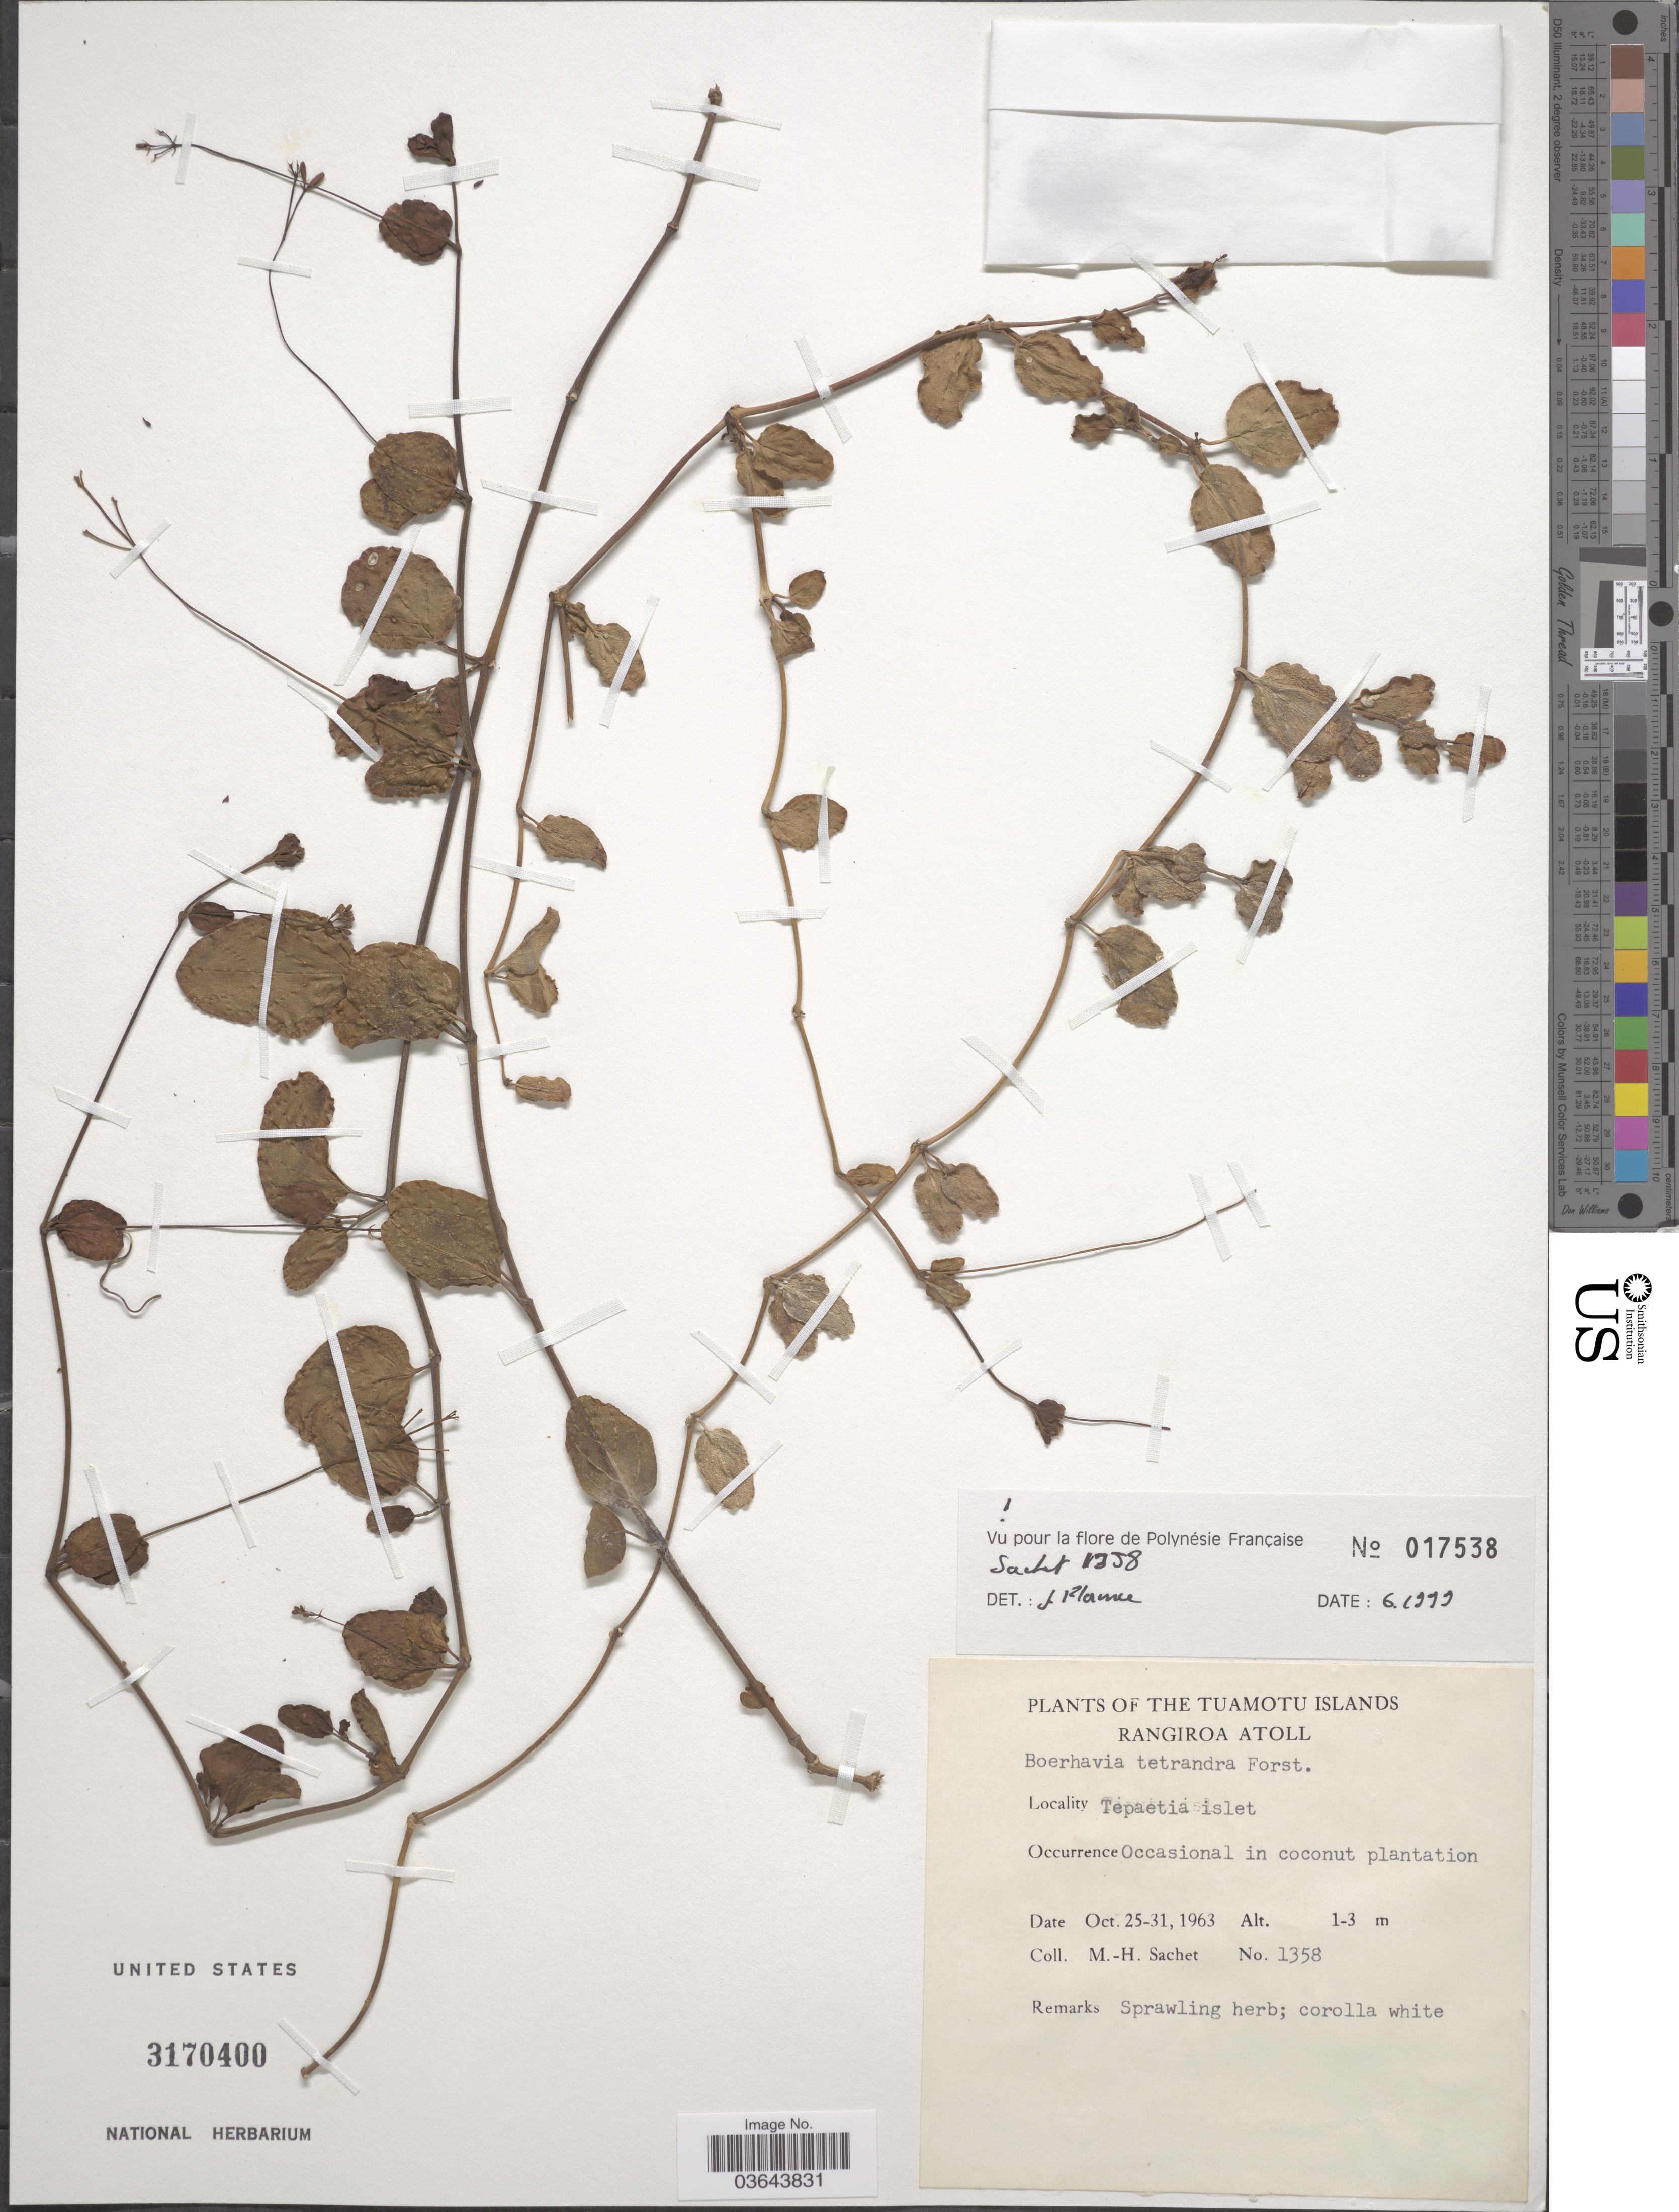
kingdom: Plantae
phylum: Tracheophyta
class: Magnoliopsida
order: Caryophyllales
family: Nyctaginaceae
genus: Boerhavia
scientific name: Boerhavia tetrandra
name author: G. Forst.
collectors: M.-H. Sachet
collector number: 1358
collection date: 1963-10-25/1963-10-31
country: French Polynesia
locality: The Tuamotu Islands. Rangiroa Atoll. Tepaetia islet.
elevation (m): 1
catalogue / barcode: US 3170400